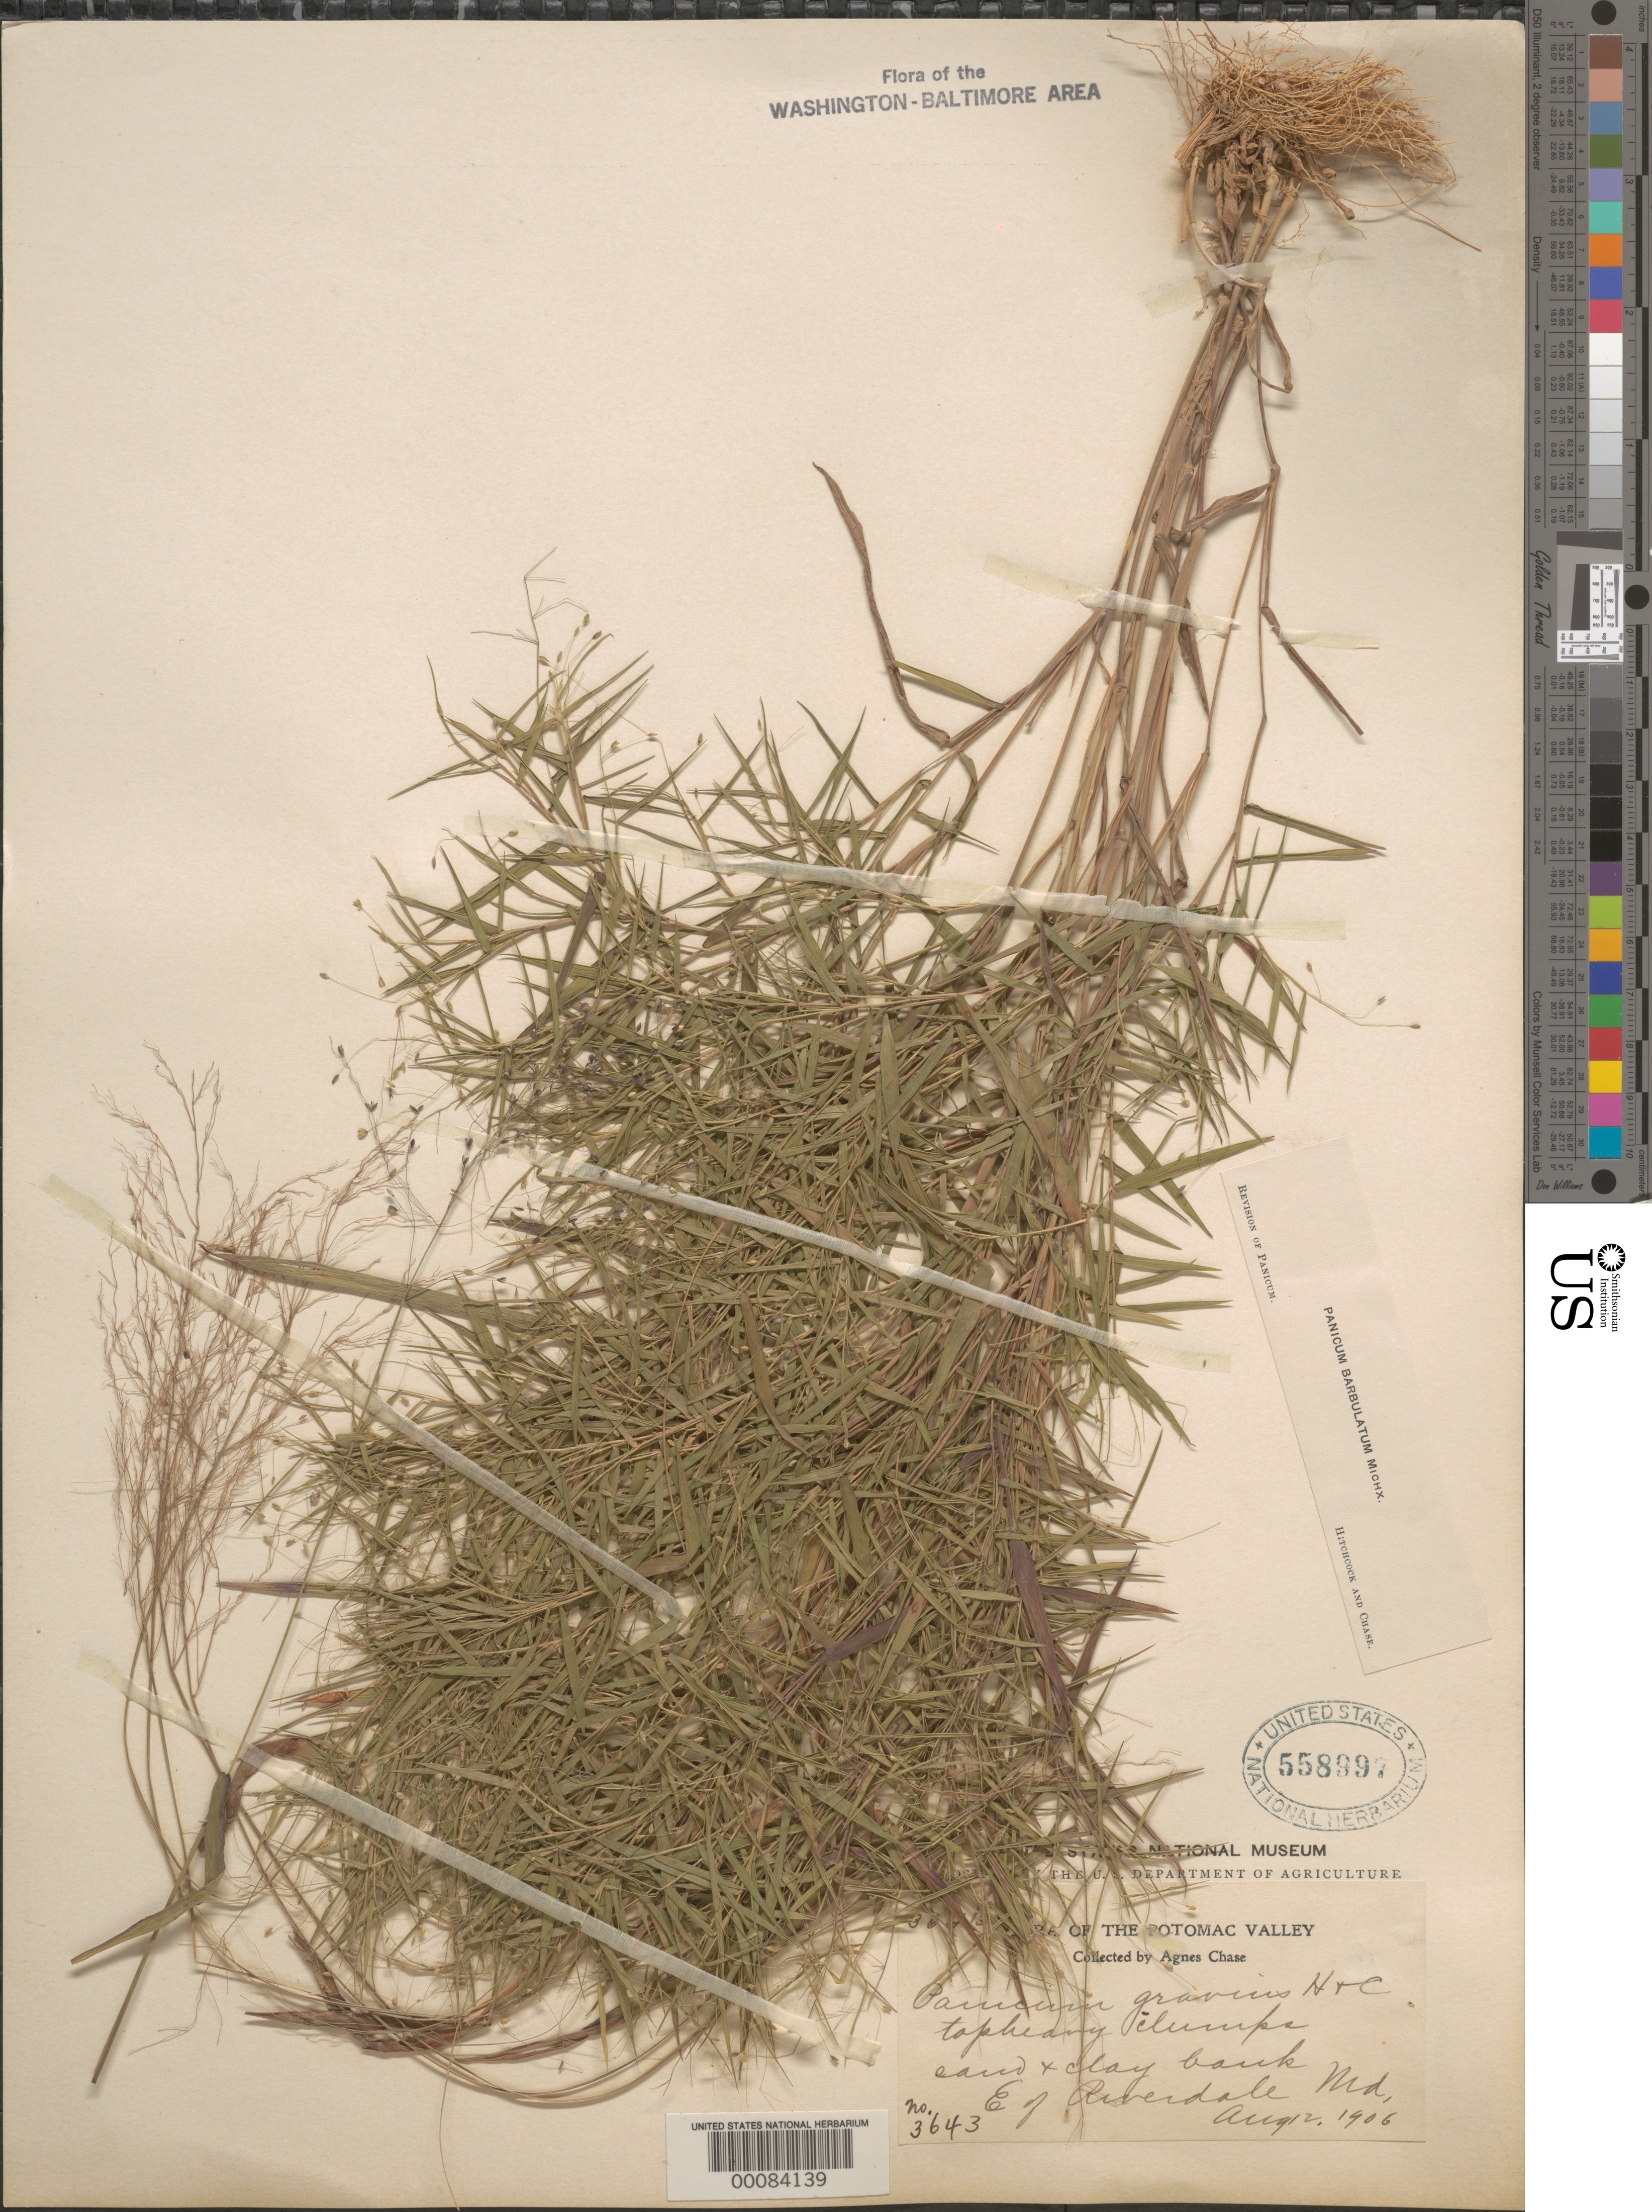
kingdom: Plantae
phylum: Tracheophyta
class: Liliopsida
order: Poales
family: Poaceae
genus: Dichanthelium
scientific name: Dichanthelium dichotomum var. dichotomum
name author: (L.) Gould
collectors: A. Chase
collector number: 3643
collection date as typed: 12 Aug 1906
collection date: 1906-08-12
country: United States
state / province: Maryland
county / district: Prince George's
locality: East of Riverdale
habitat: Sand and clay bank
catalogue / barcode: US 558997